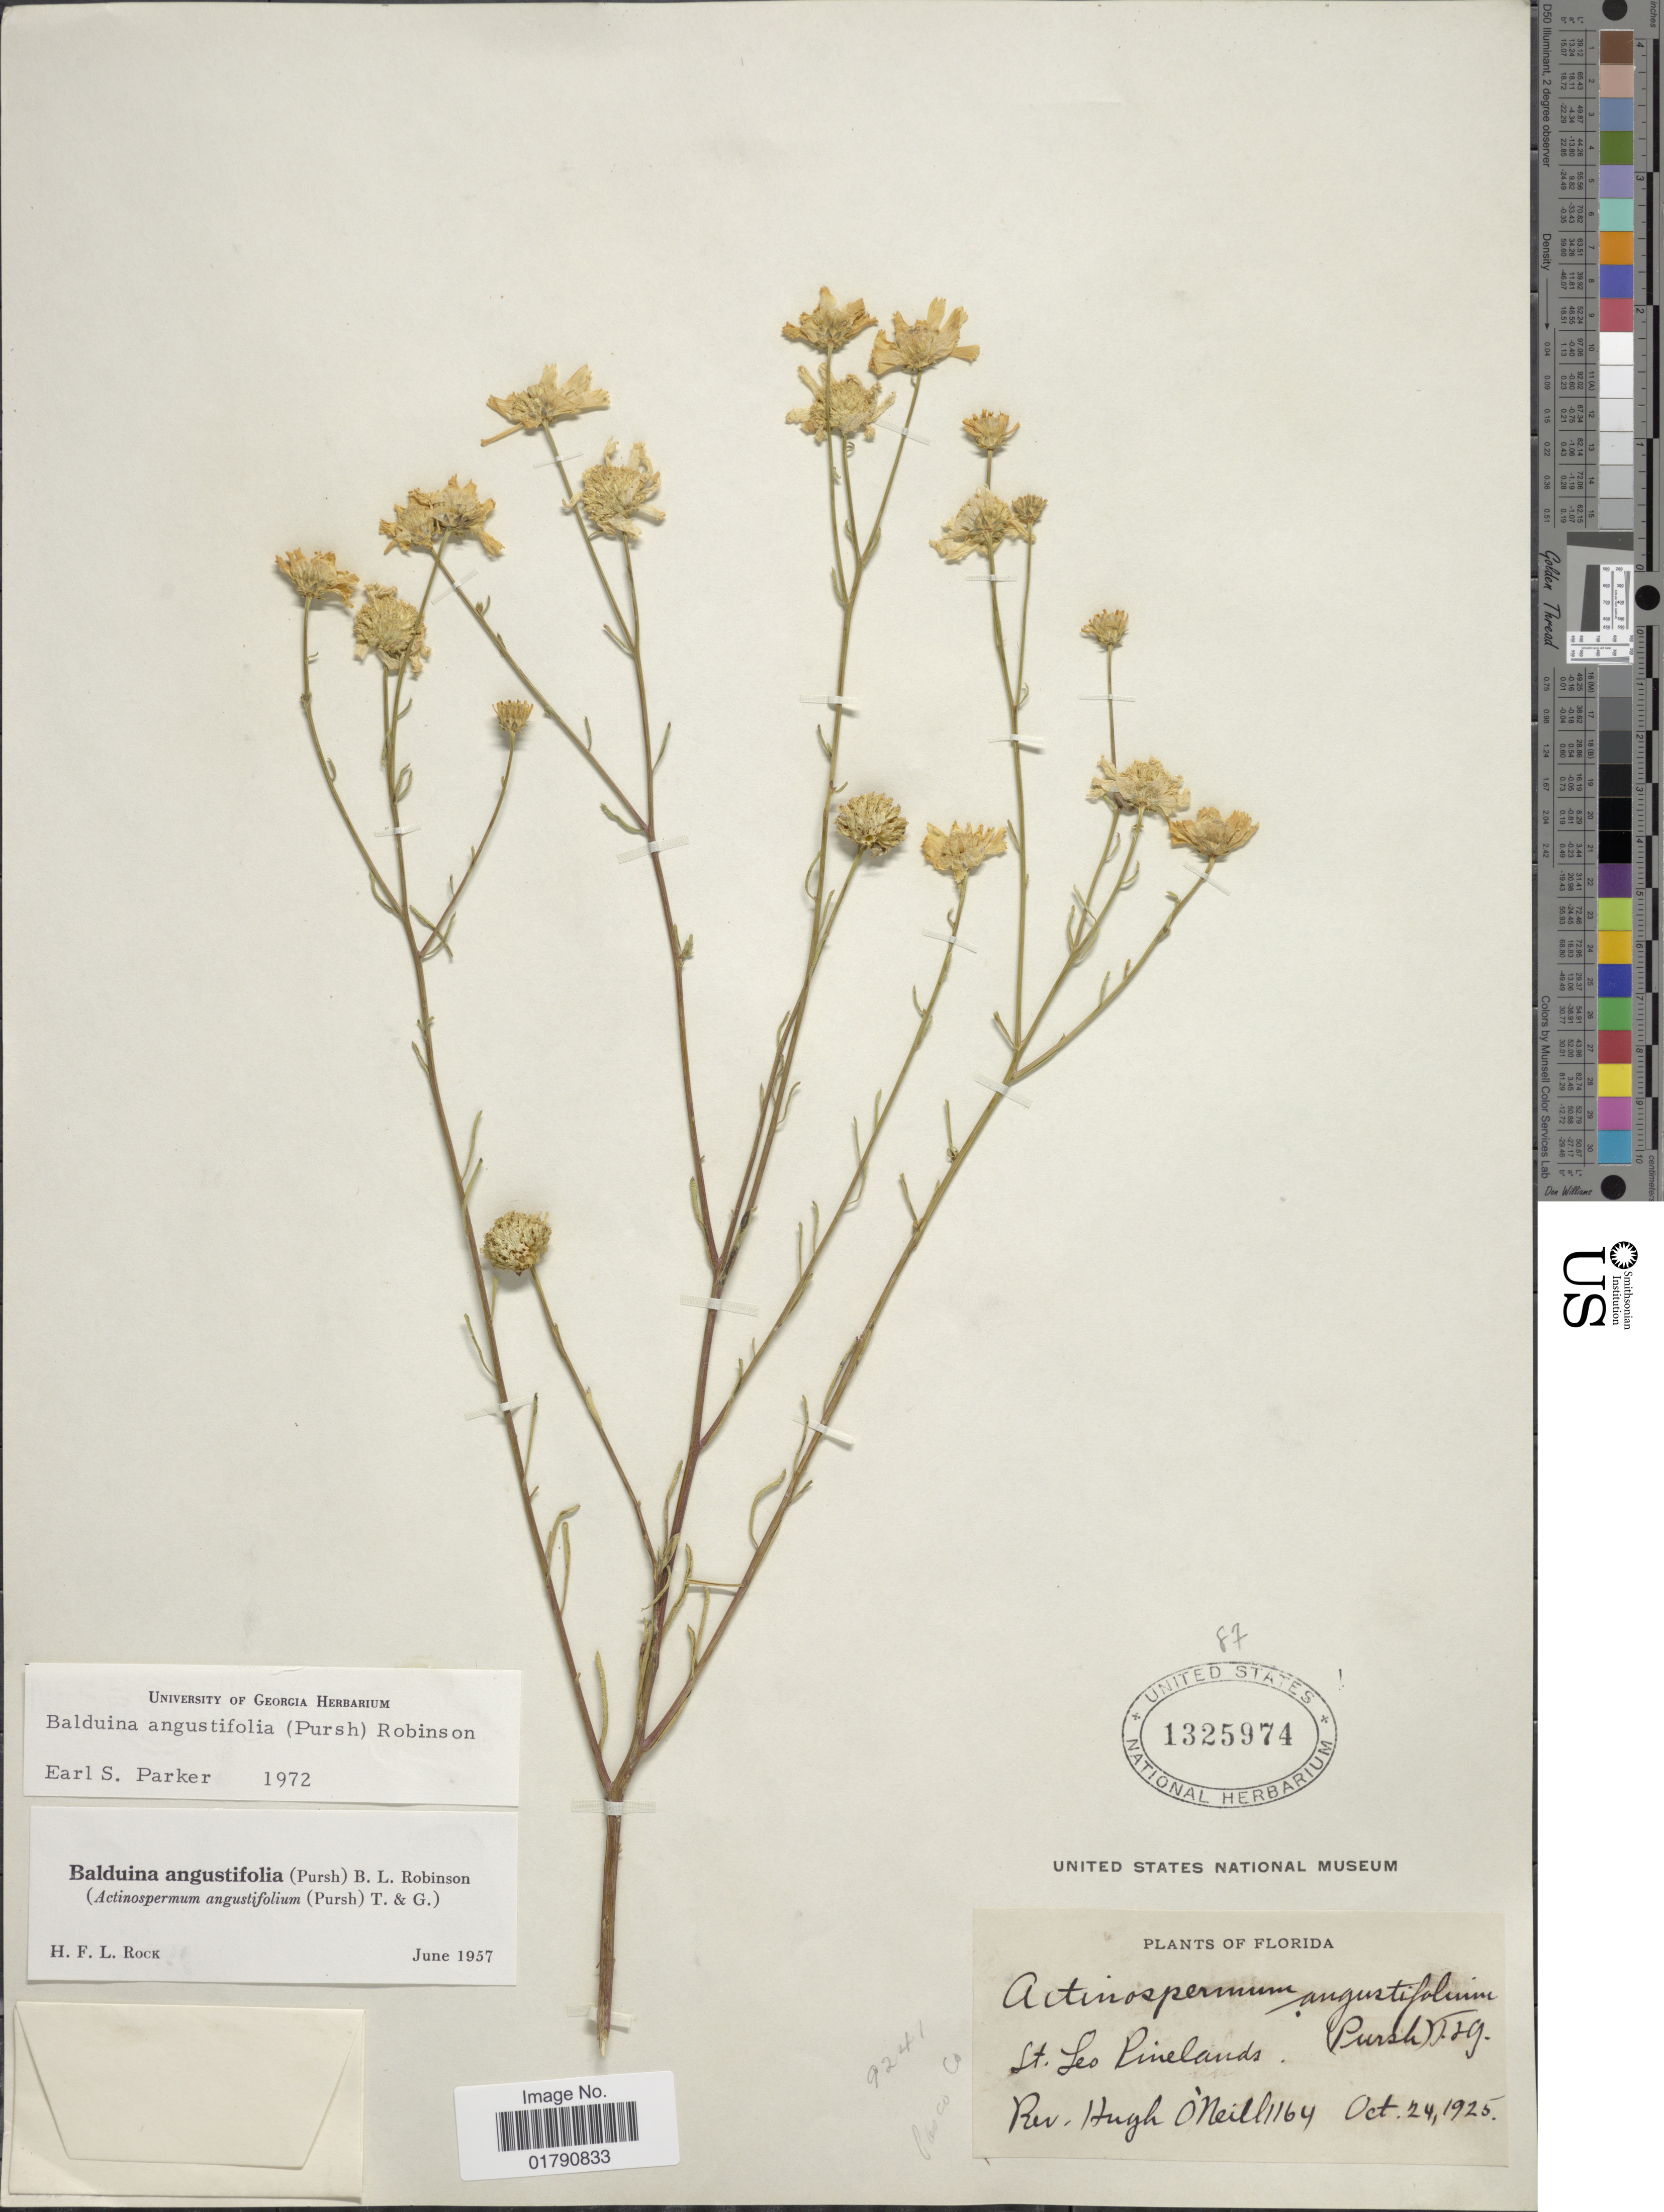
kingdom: Plantae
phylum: Tracheophyta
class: Magnoliopsida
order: Asterales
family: Asteraceae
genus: Balduina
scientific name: Balduina angustifolia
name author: (Pursh) B.L. Rob.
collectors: H. O'Neill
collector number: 1164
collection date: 1925-10-24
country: United States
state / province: Florida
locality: St. Leo Pinelands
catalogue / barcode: US 1325974